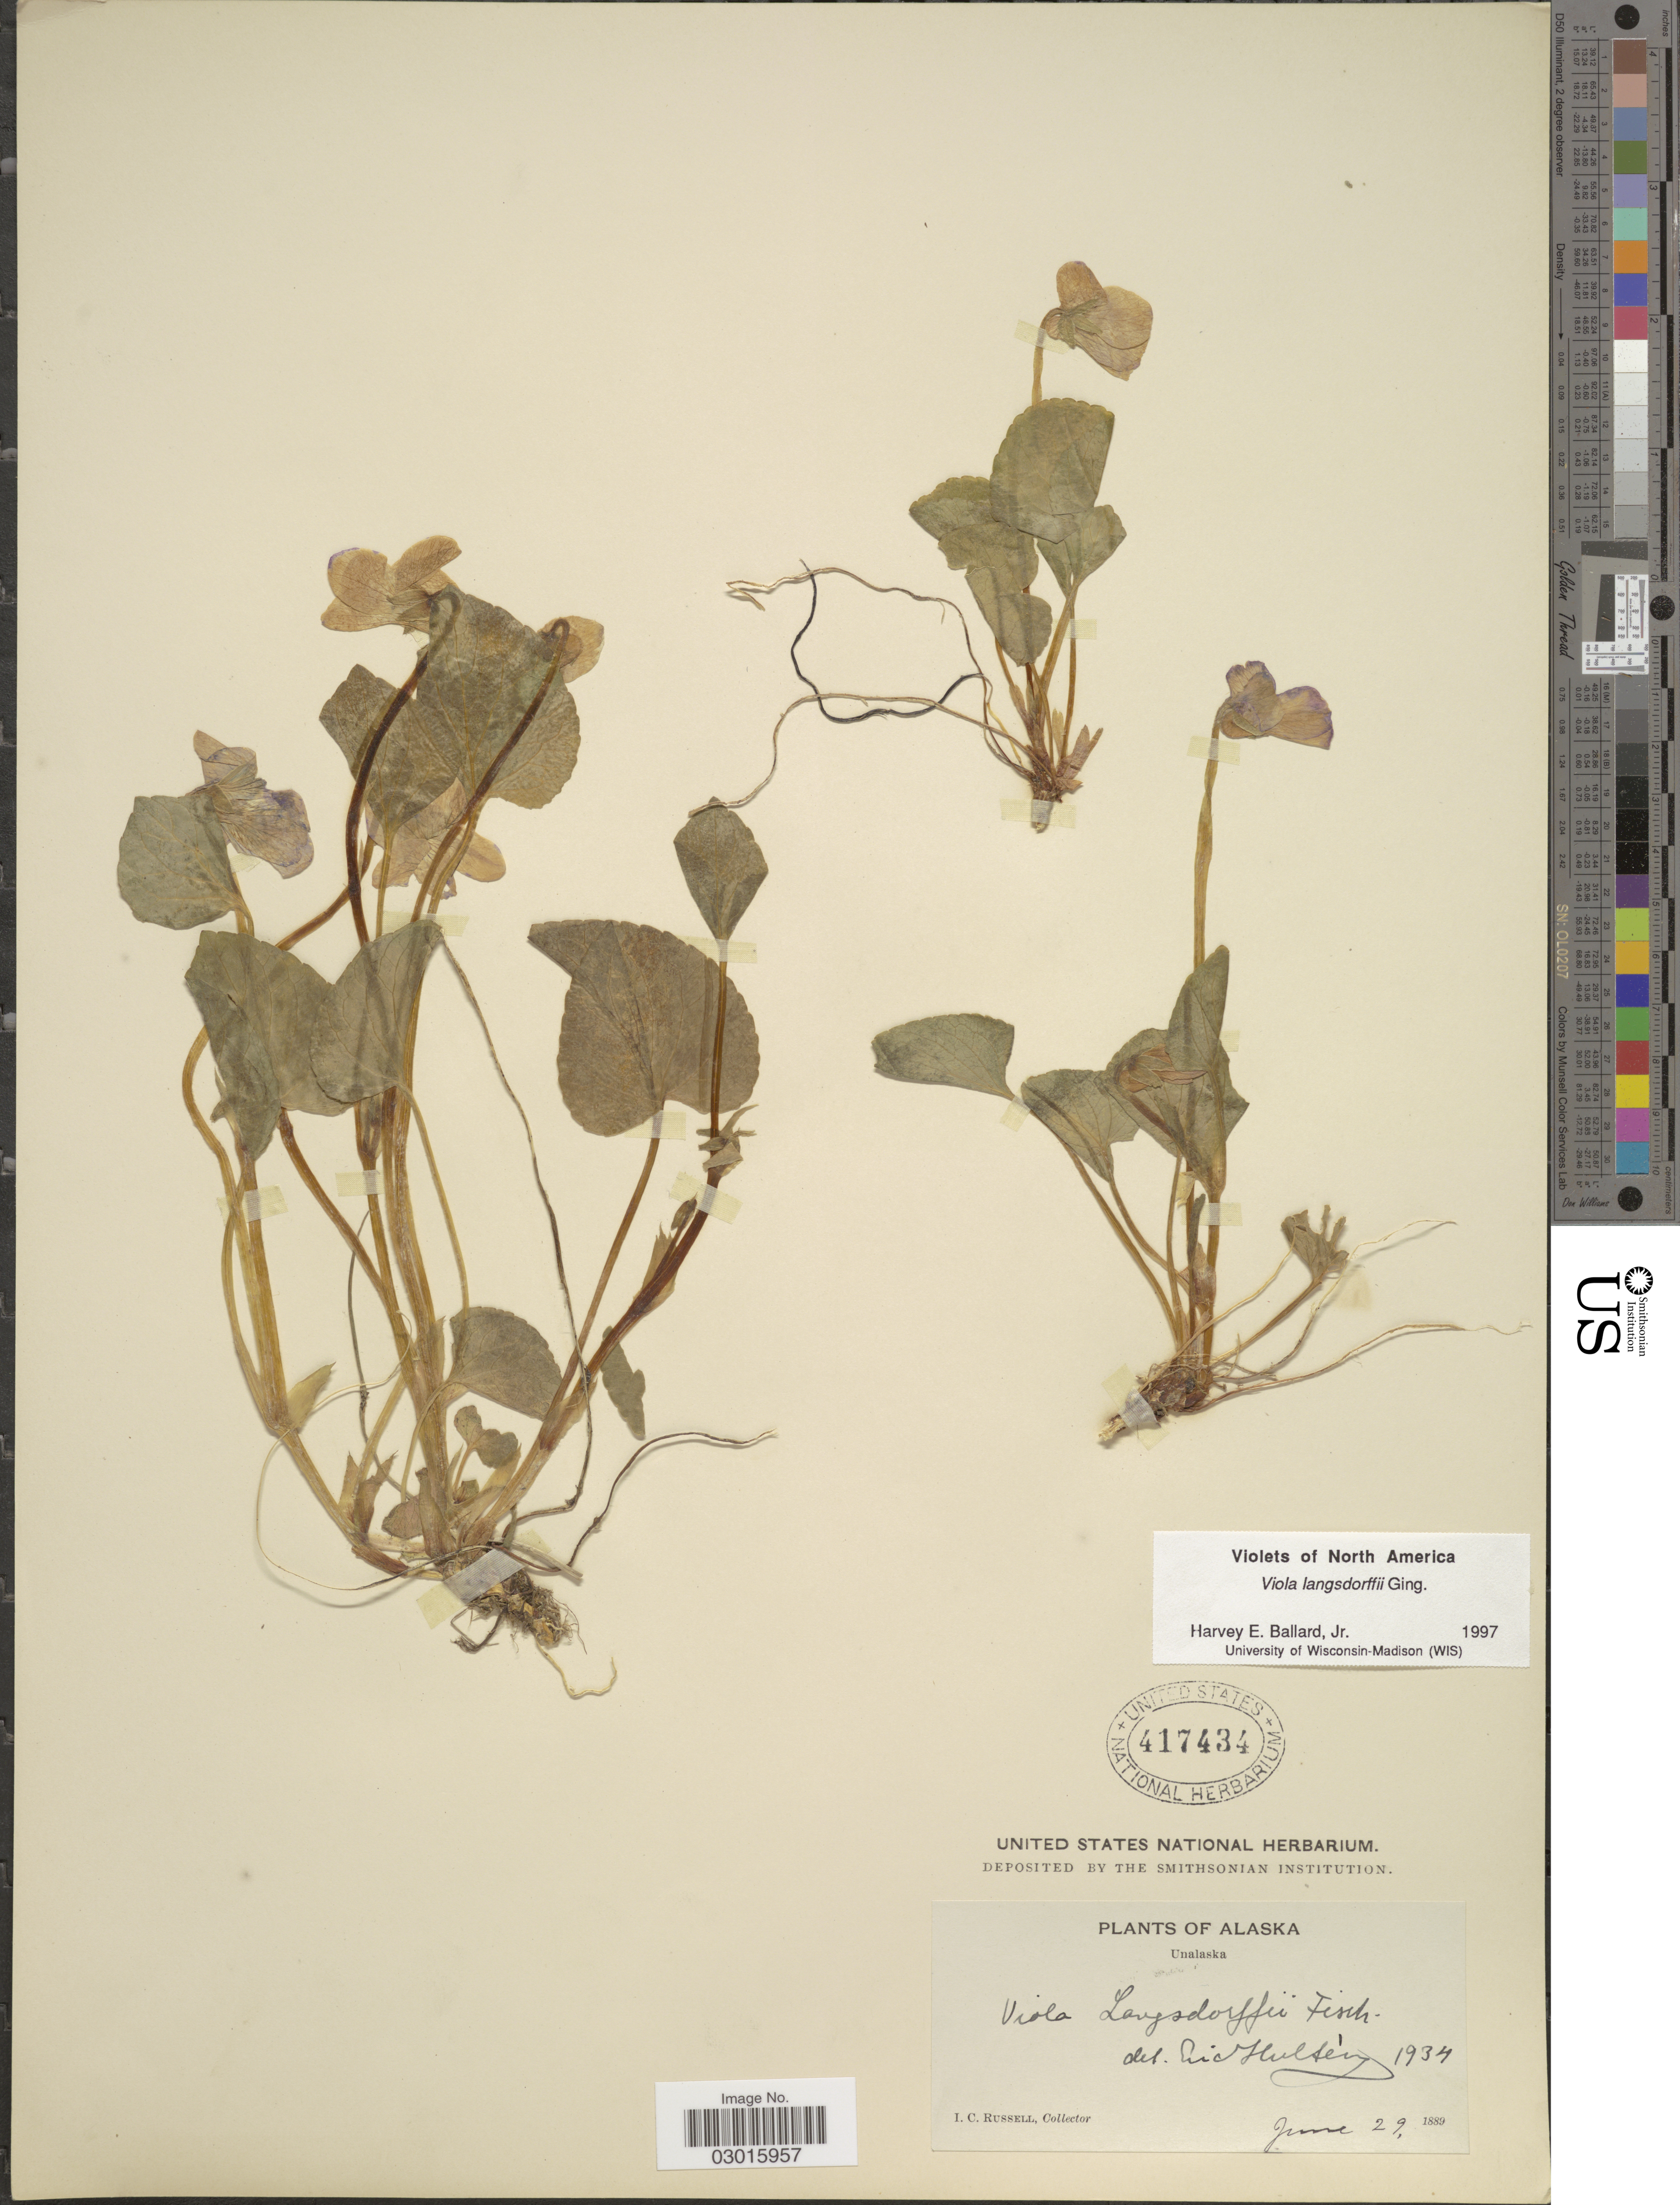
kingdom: Plantae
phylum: Tracheophyta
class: Magnoliopsida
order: Malpighiales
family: Violaceae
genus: Viola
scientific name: Viola langsdorffii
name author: Fisch. ex Ging.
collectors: I. C. Russell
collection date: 1889-06-29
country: United States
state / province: Alaska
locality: Unalaska.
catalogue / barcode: US 417434